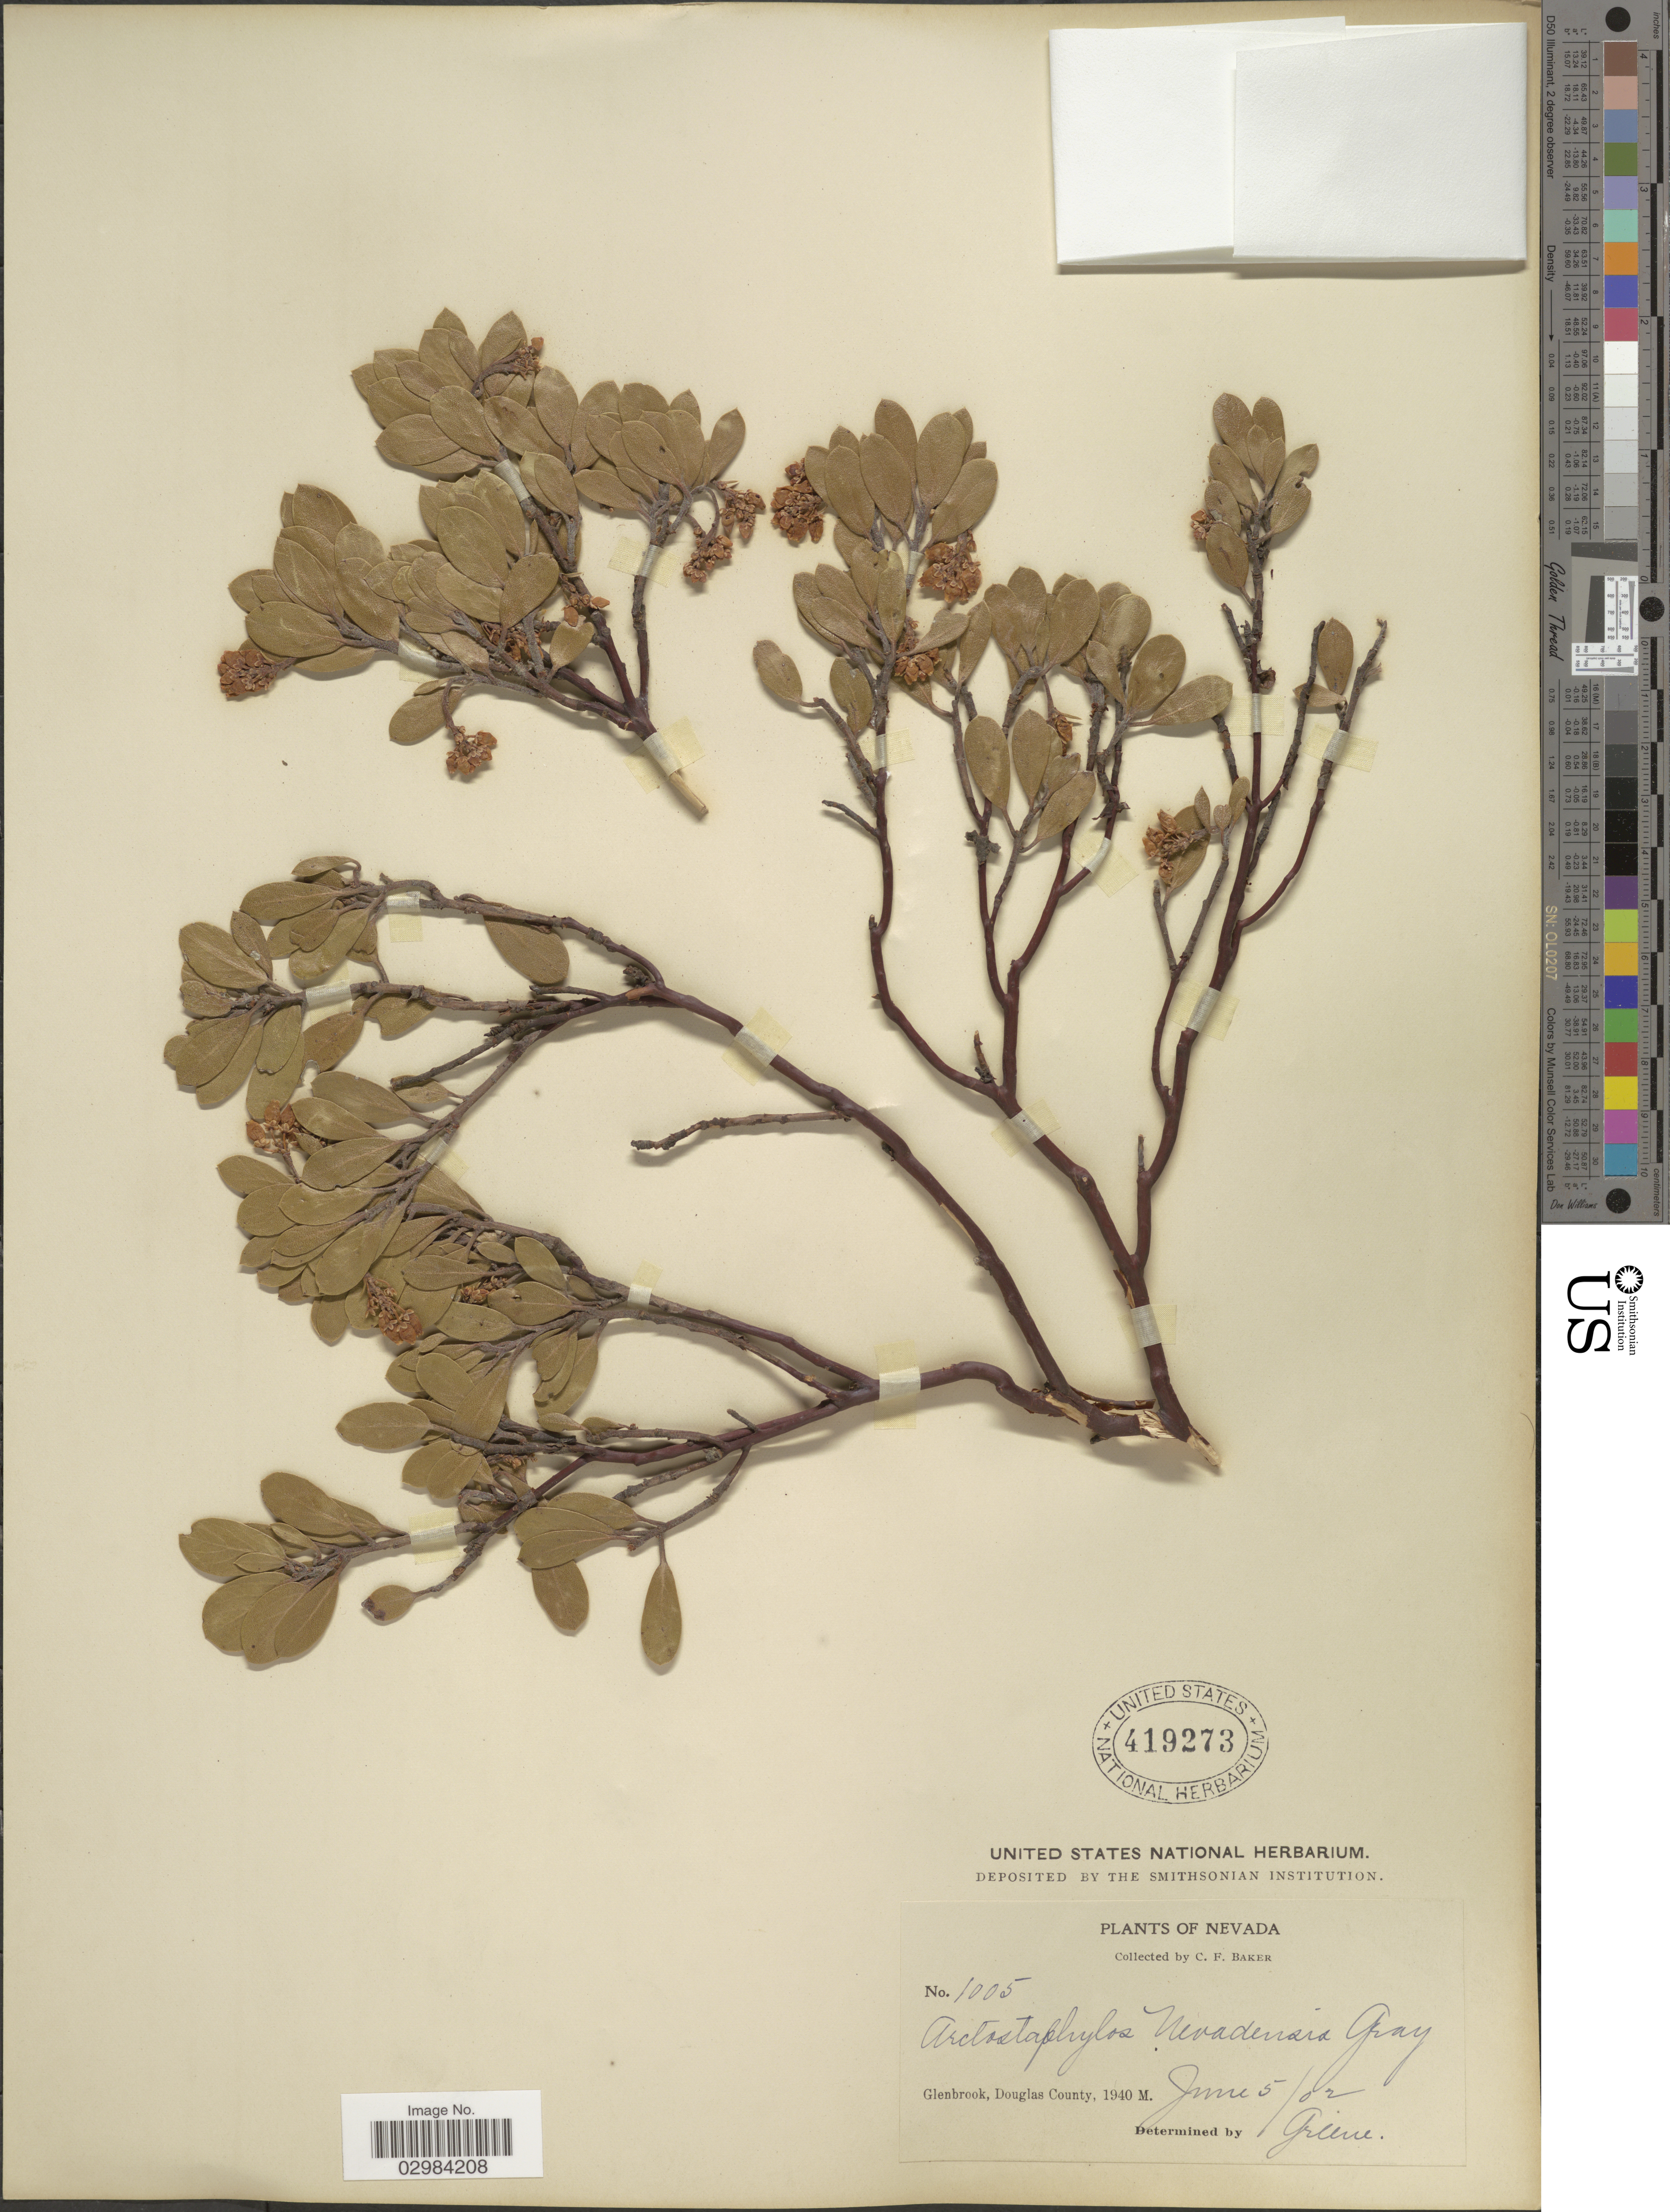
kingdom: Plantae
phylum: Tracheophyta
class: Magnoliopsida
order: Ericales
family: Ericaceae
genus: Arctostaphylos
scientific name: Arctostaphylos nevadensis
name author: A. Gray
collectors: C. F. Baker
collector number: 1005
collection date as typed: Transcribed d/m/y: 5/6/2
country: United States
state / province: Nevada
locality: Glenbrook, Douglas County.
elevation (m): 1940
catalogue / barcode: US 419273